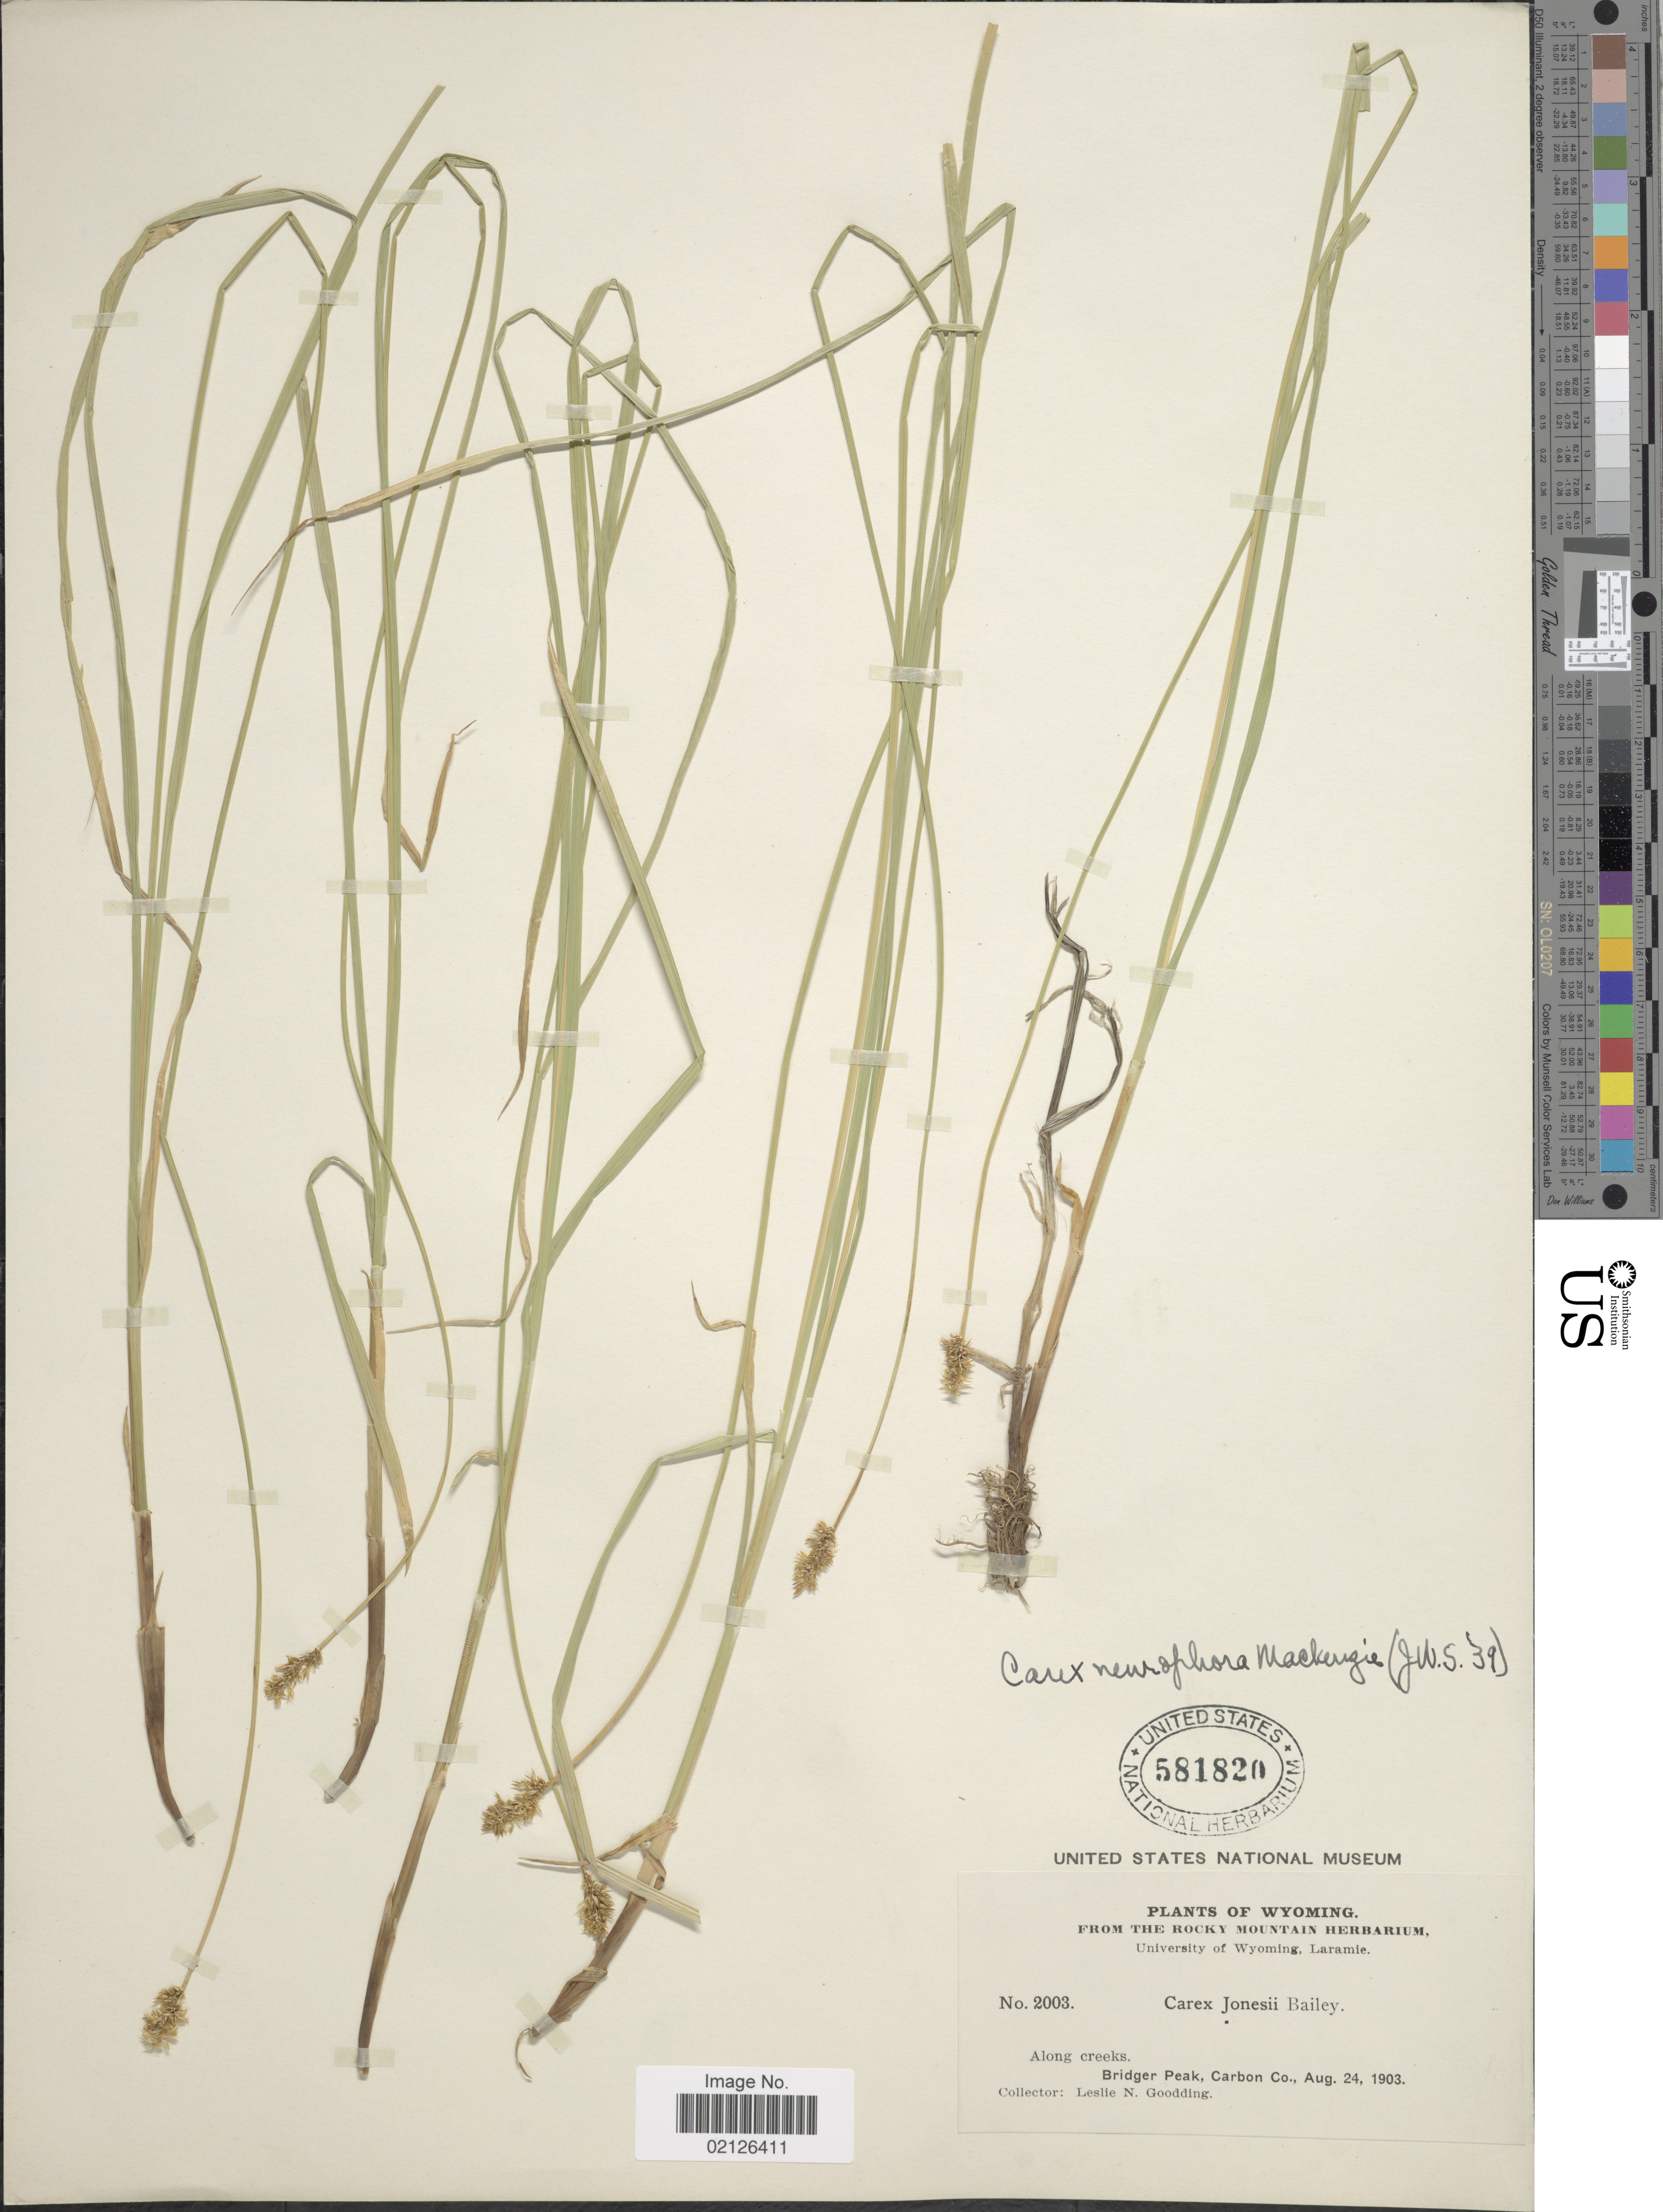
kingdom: Plantae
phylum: Tracheophyta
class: Liliopsida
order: Poales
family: Cyperaceae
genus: Carex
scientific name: Carex neurophora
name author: Mack.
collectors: L. N. Goodding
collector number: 2003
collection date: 1903-08-24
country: United States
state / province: Wyoming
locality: Along creeks. Bridge Peak, Carbon Co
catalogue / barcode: US 581820